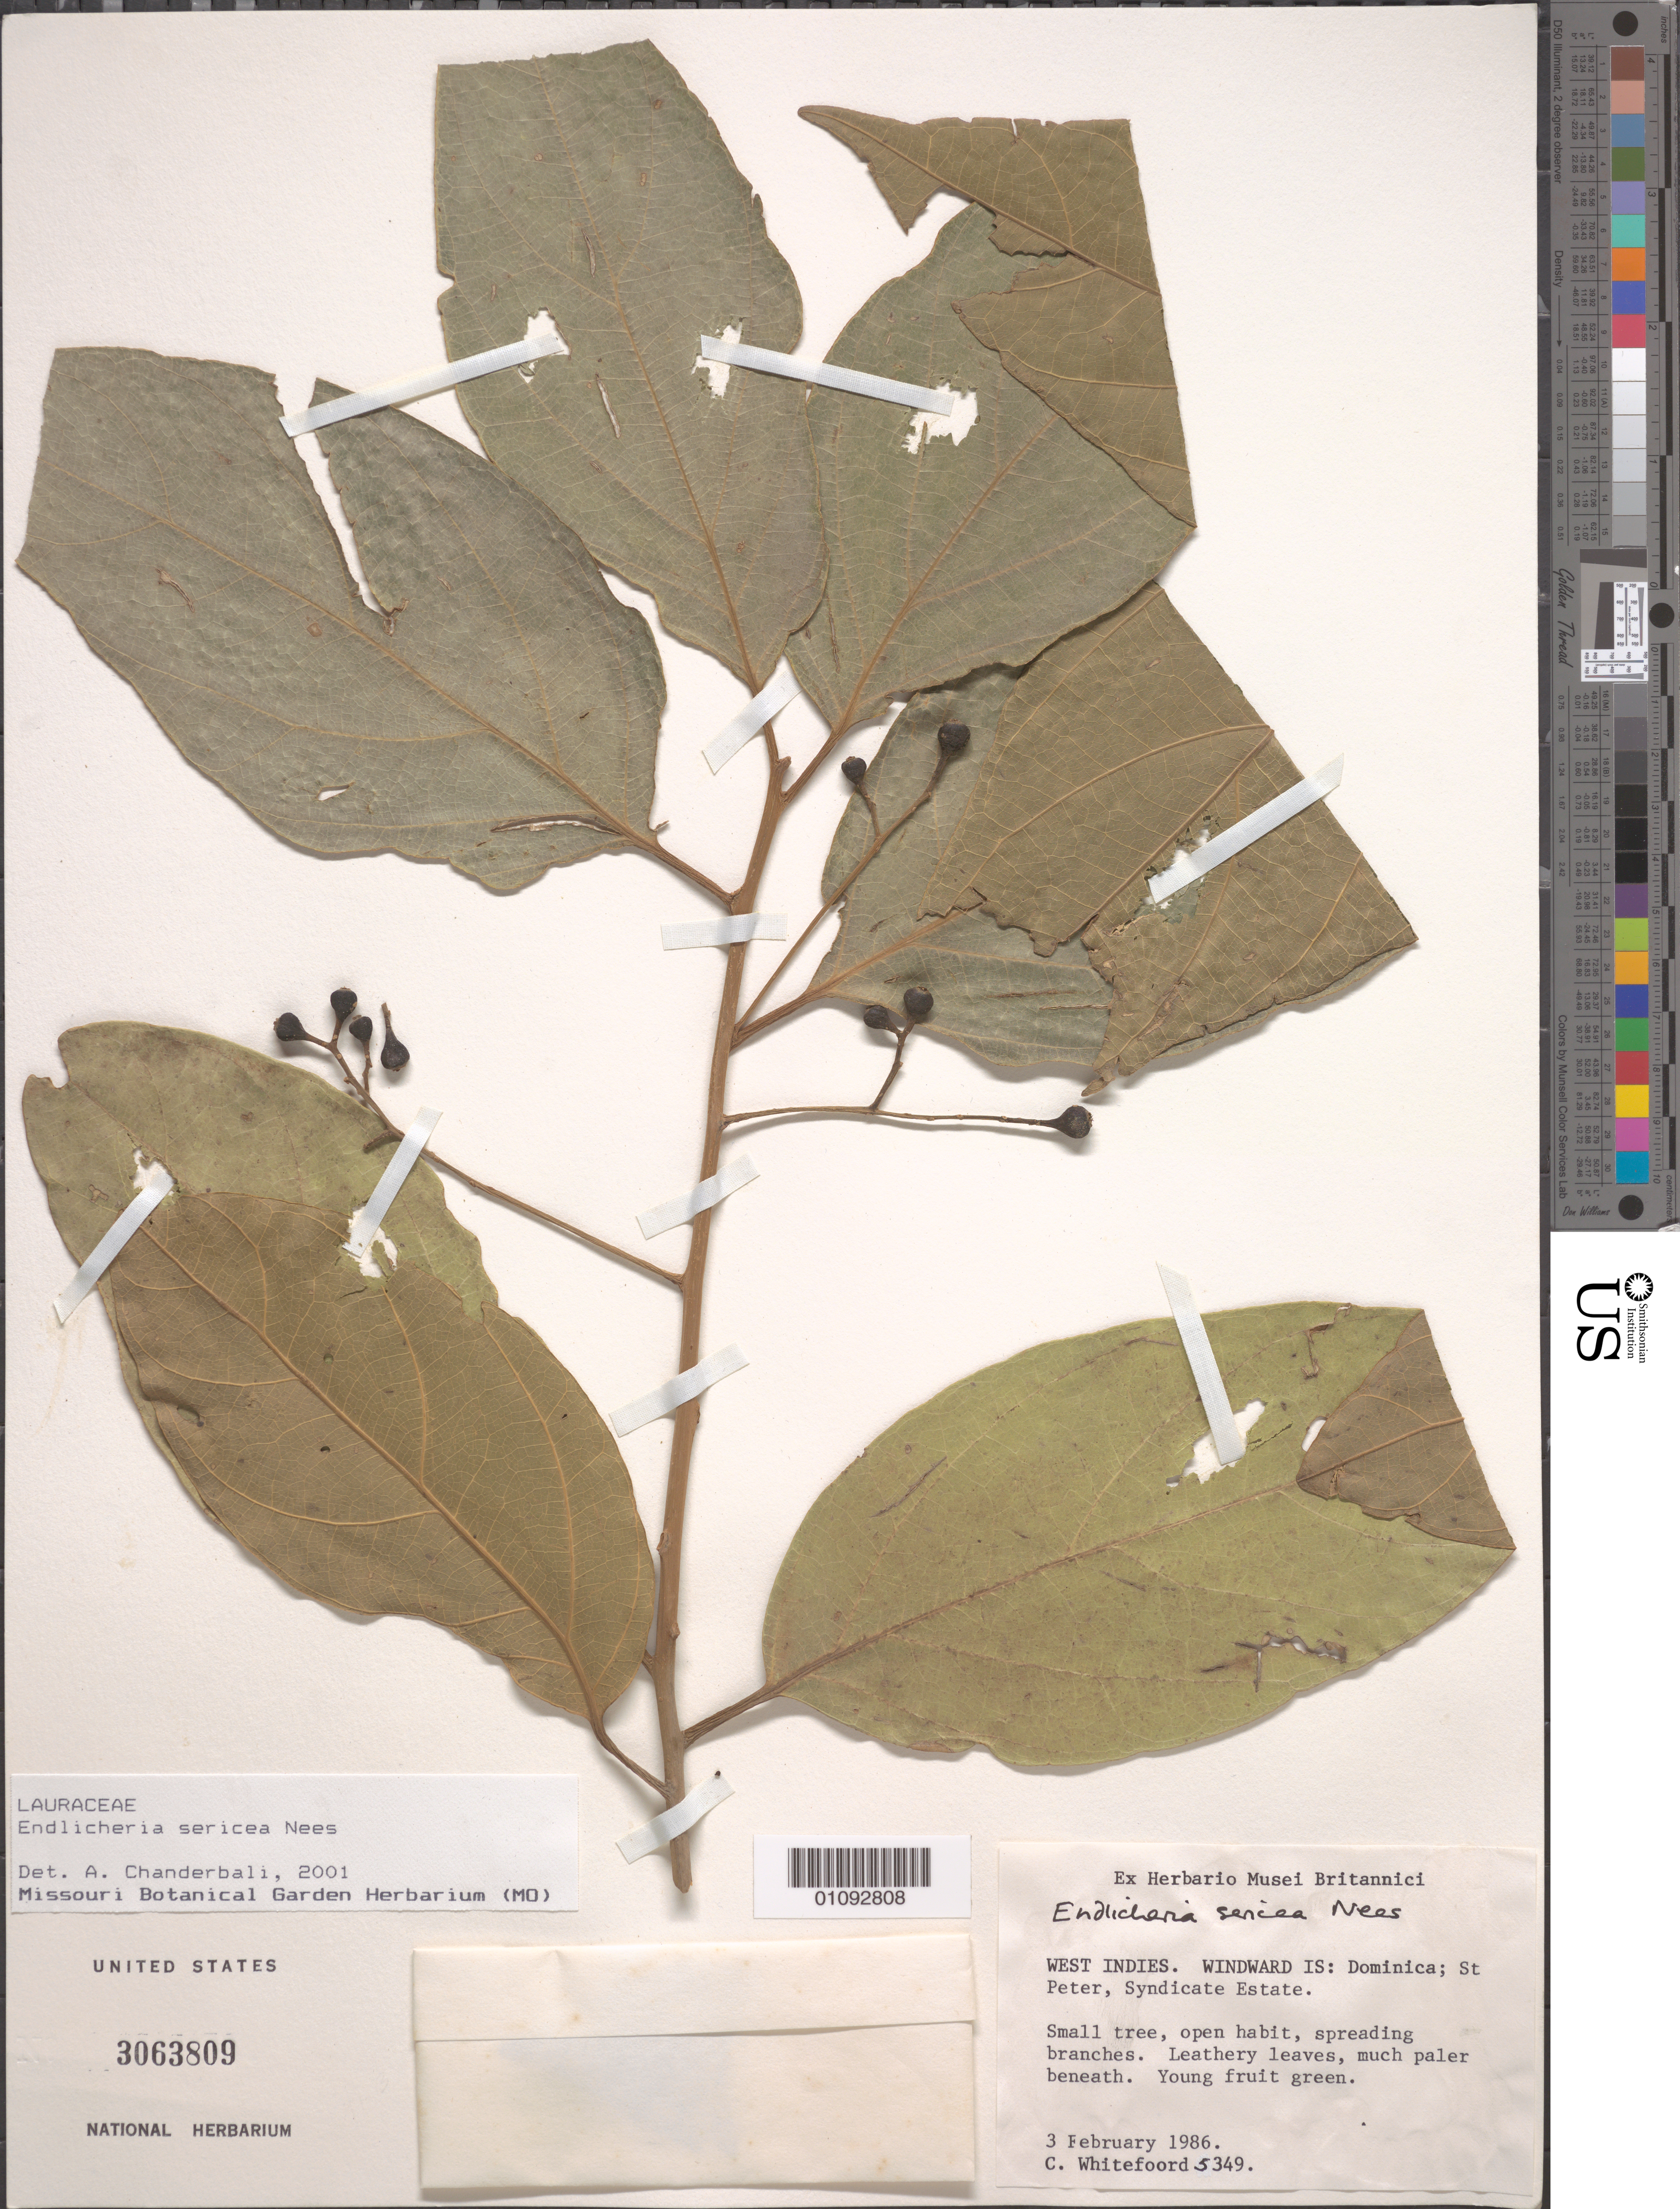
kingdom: Plantae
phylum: Tracheophyta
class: Magnoliopsida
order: Laurales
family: Lauraceae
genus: Endlicheria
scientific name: Endlicheria sericea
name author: Nees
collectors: C. Whitefoord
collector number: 5349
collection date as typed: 03 Feb 1986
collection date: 1986-02-03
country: Dominica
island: Dominica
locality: Near St. Peter.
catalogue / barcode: US 3063809